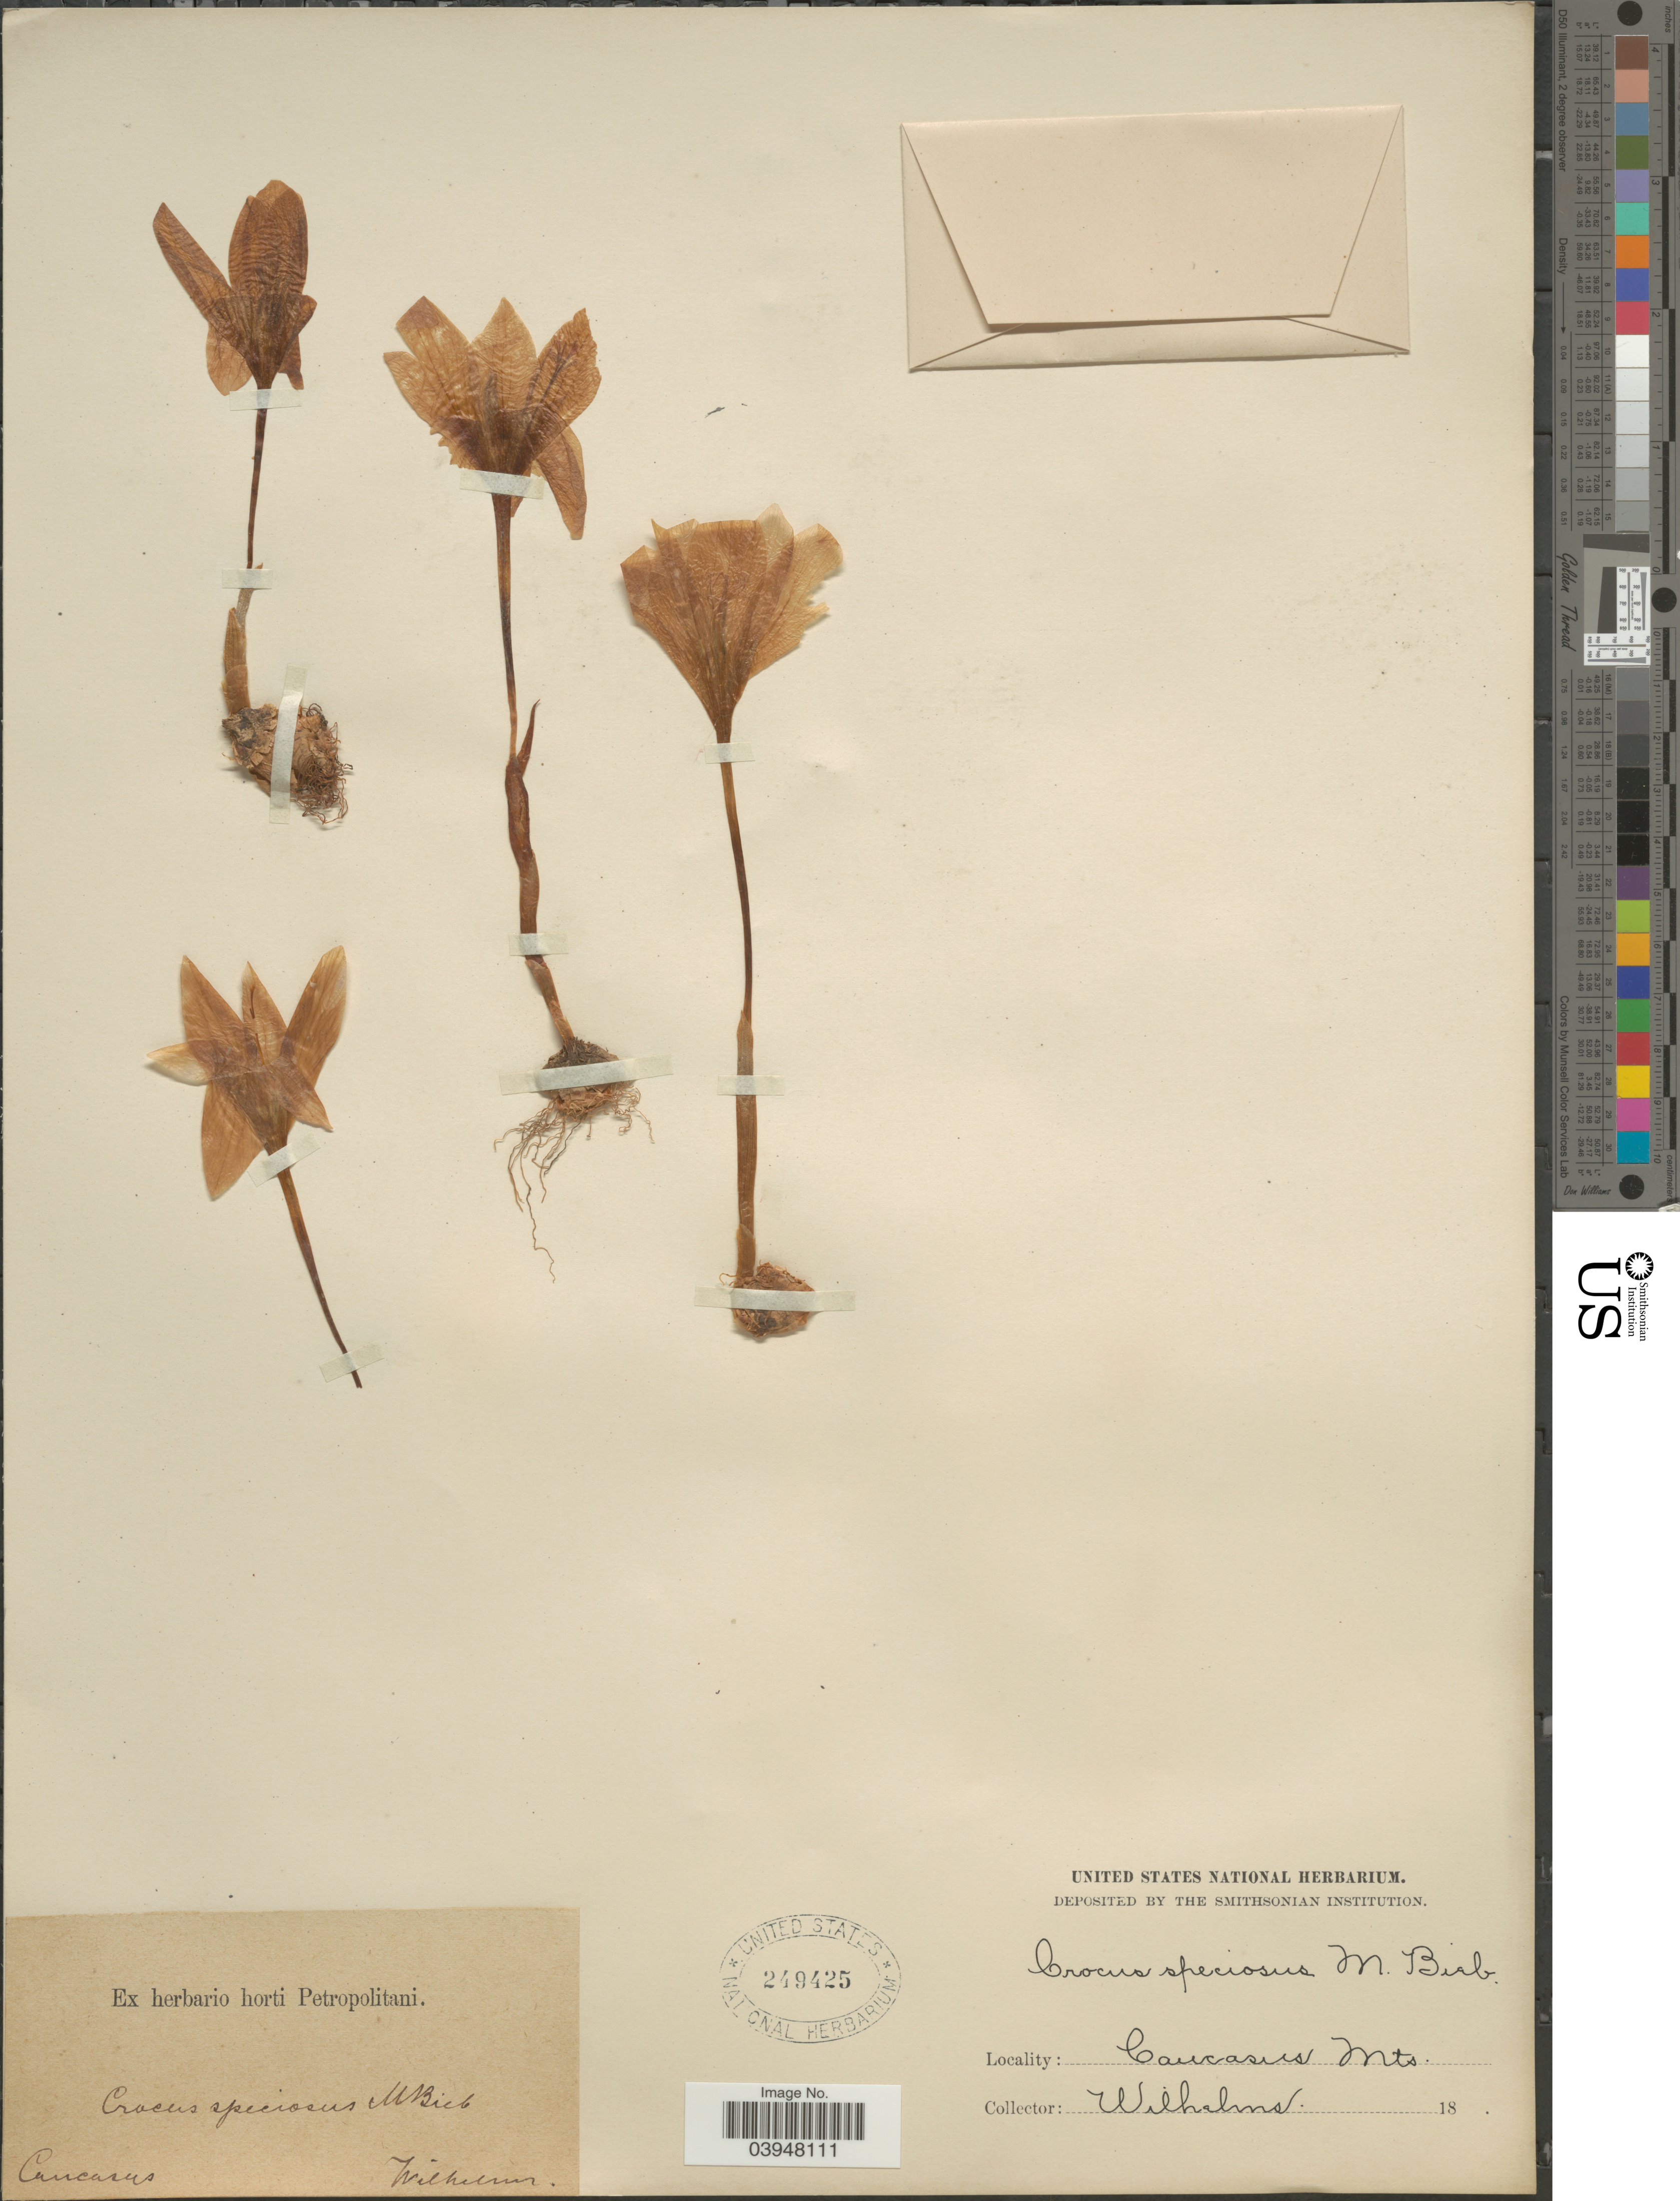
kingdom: Plantae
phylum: Tracheophyta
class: Liliopsida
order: Asparagales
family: Iridaceae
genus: Crocus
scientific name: Crocus speciosus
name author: M. Bieb.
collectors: C. Wilhelms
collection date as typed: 18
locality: Caucasus. Caucasus Mts.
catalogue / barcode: US 249425